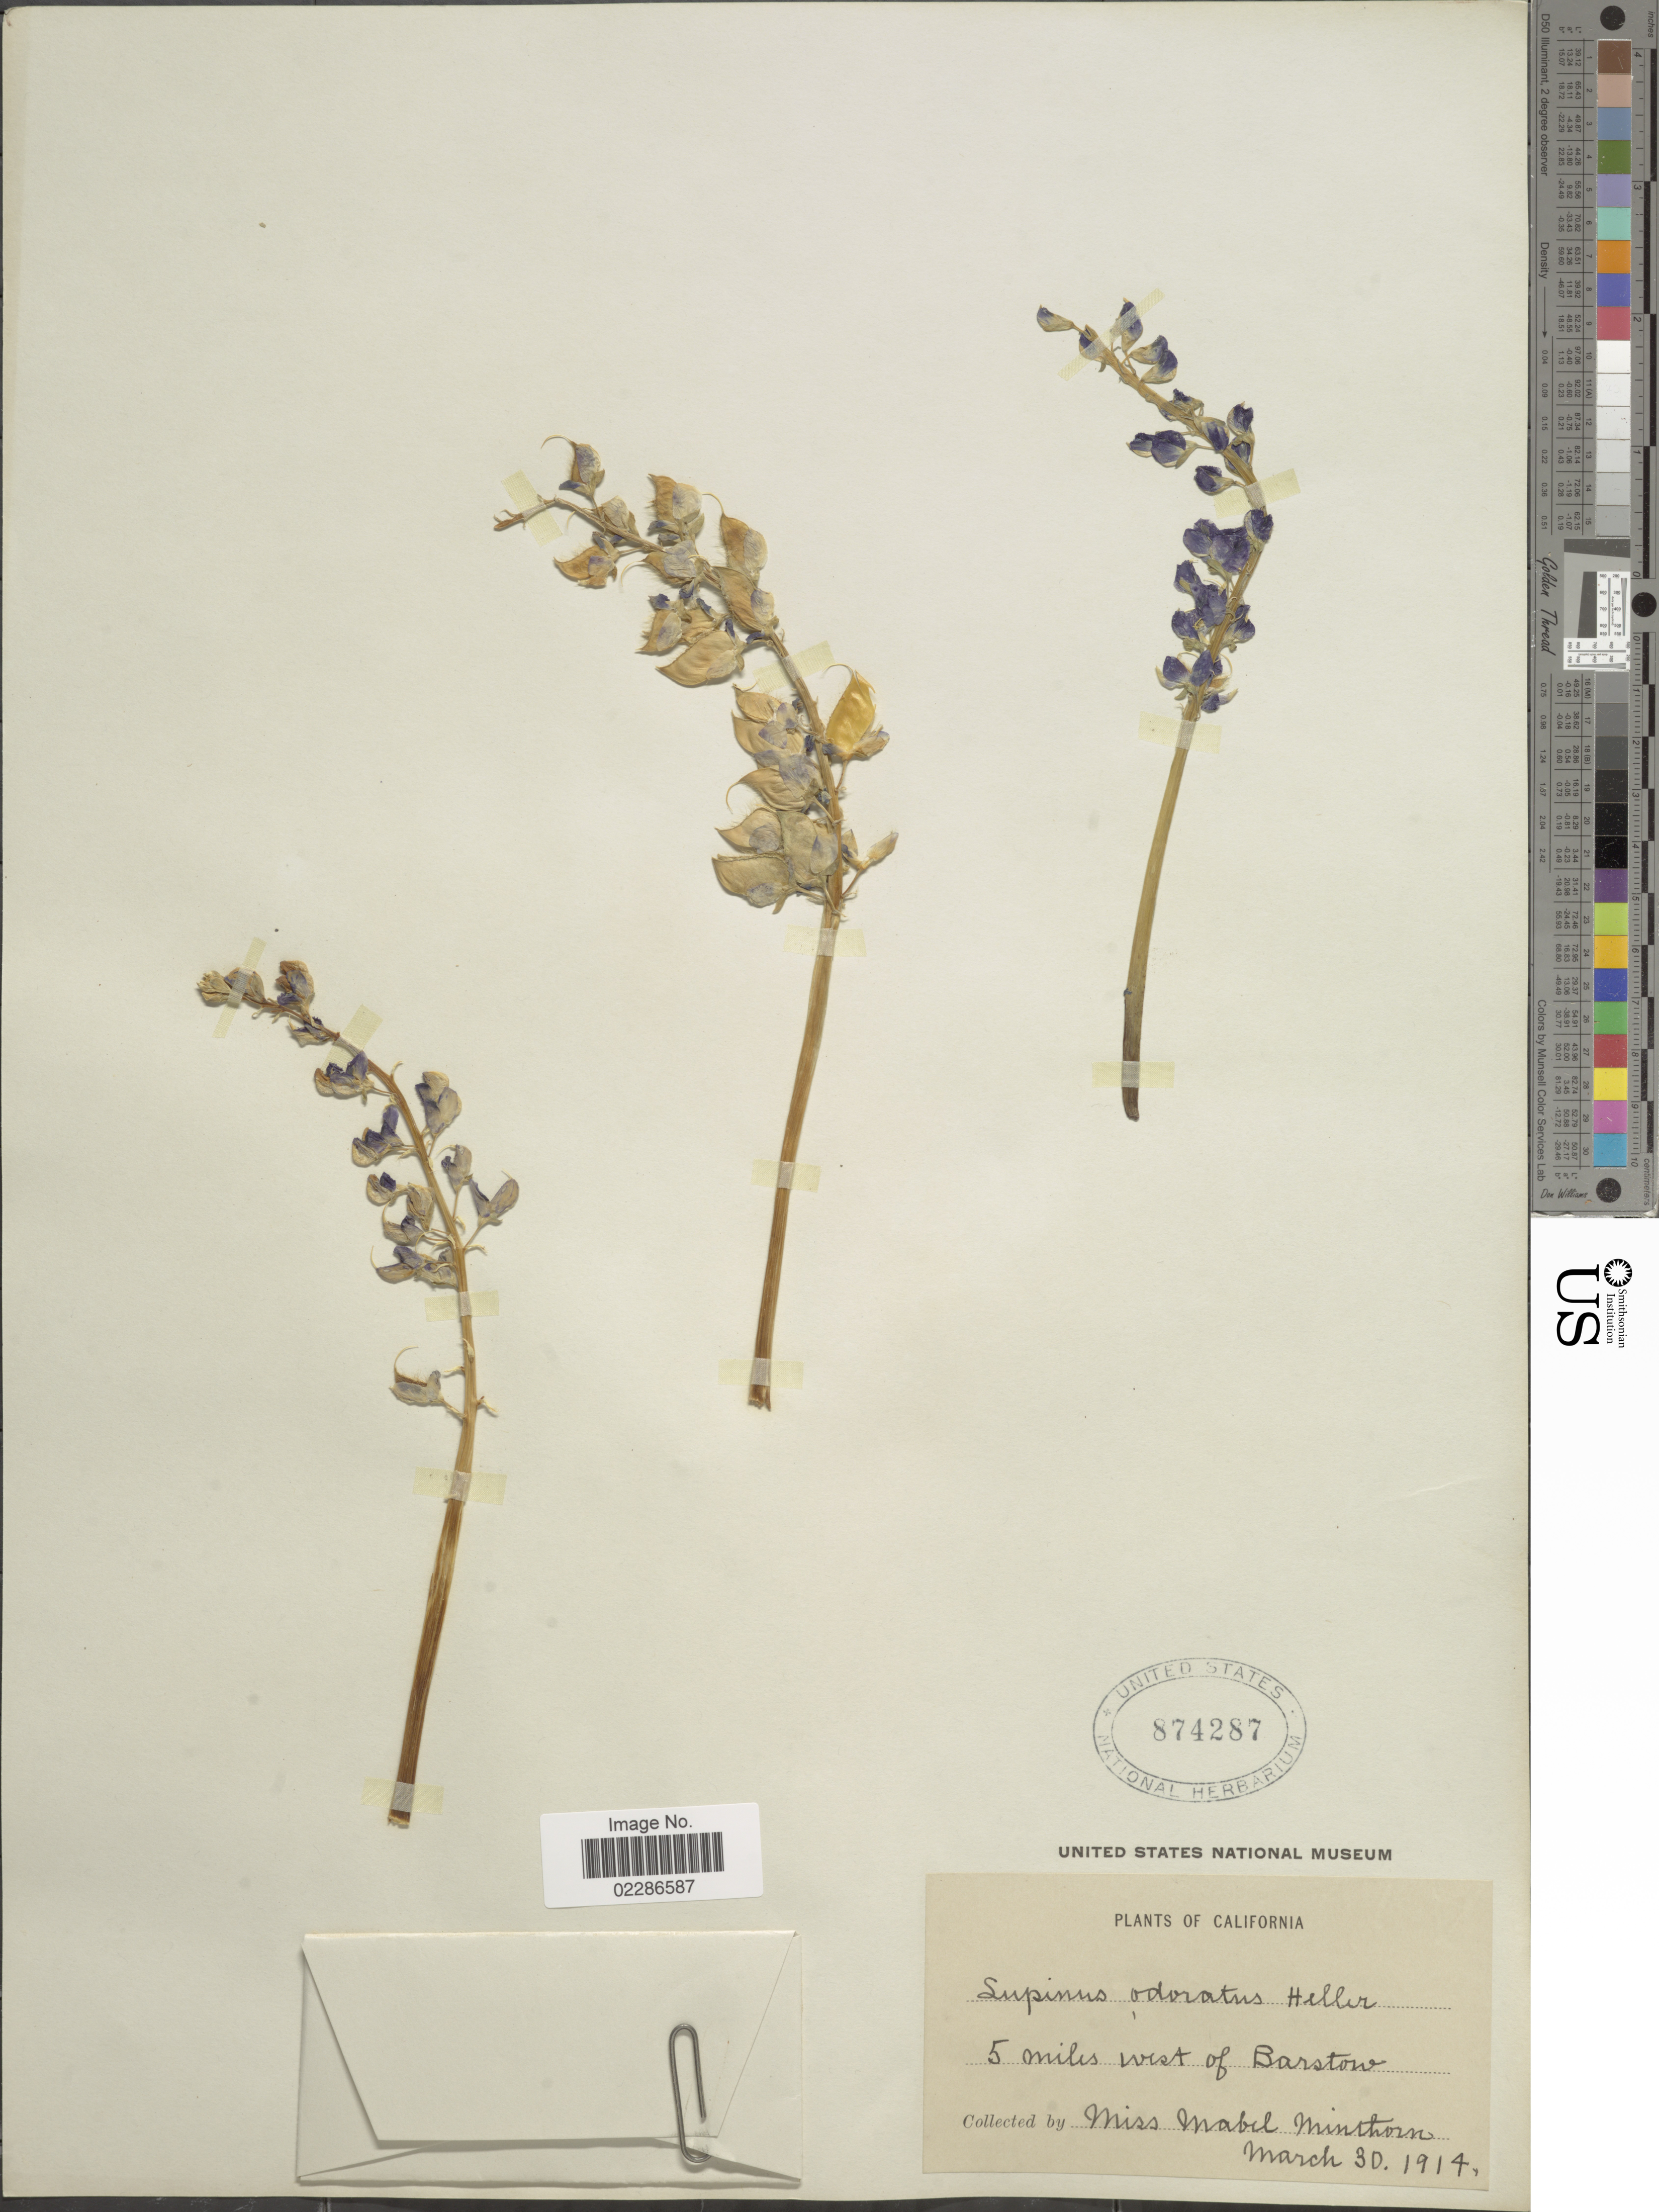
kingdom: Plantae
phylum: Tracheophyta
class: Magnoliopsida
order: Fabales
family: Fabaceae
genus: Lupinus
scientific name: Lupinus odoratus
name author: A. Heller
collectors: M. Minthorn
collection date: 1914-03-30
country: United States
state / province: California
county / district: San Bernardino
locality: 5 miles west of Barstow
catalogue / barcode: US 874287